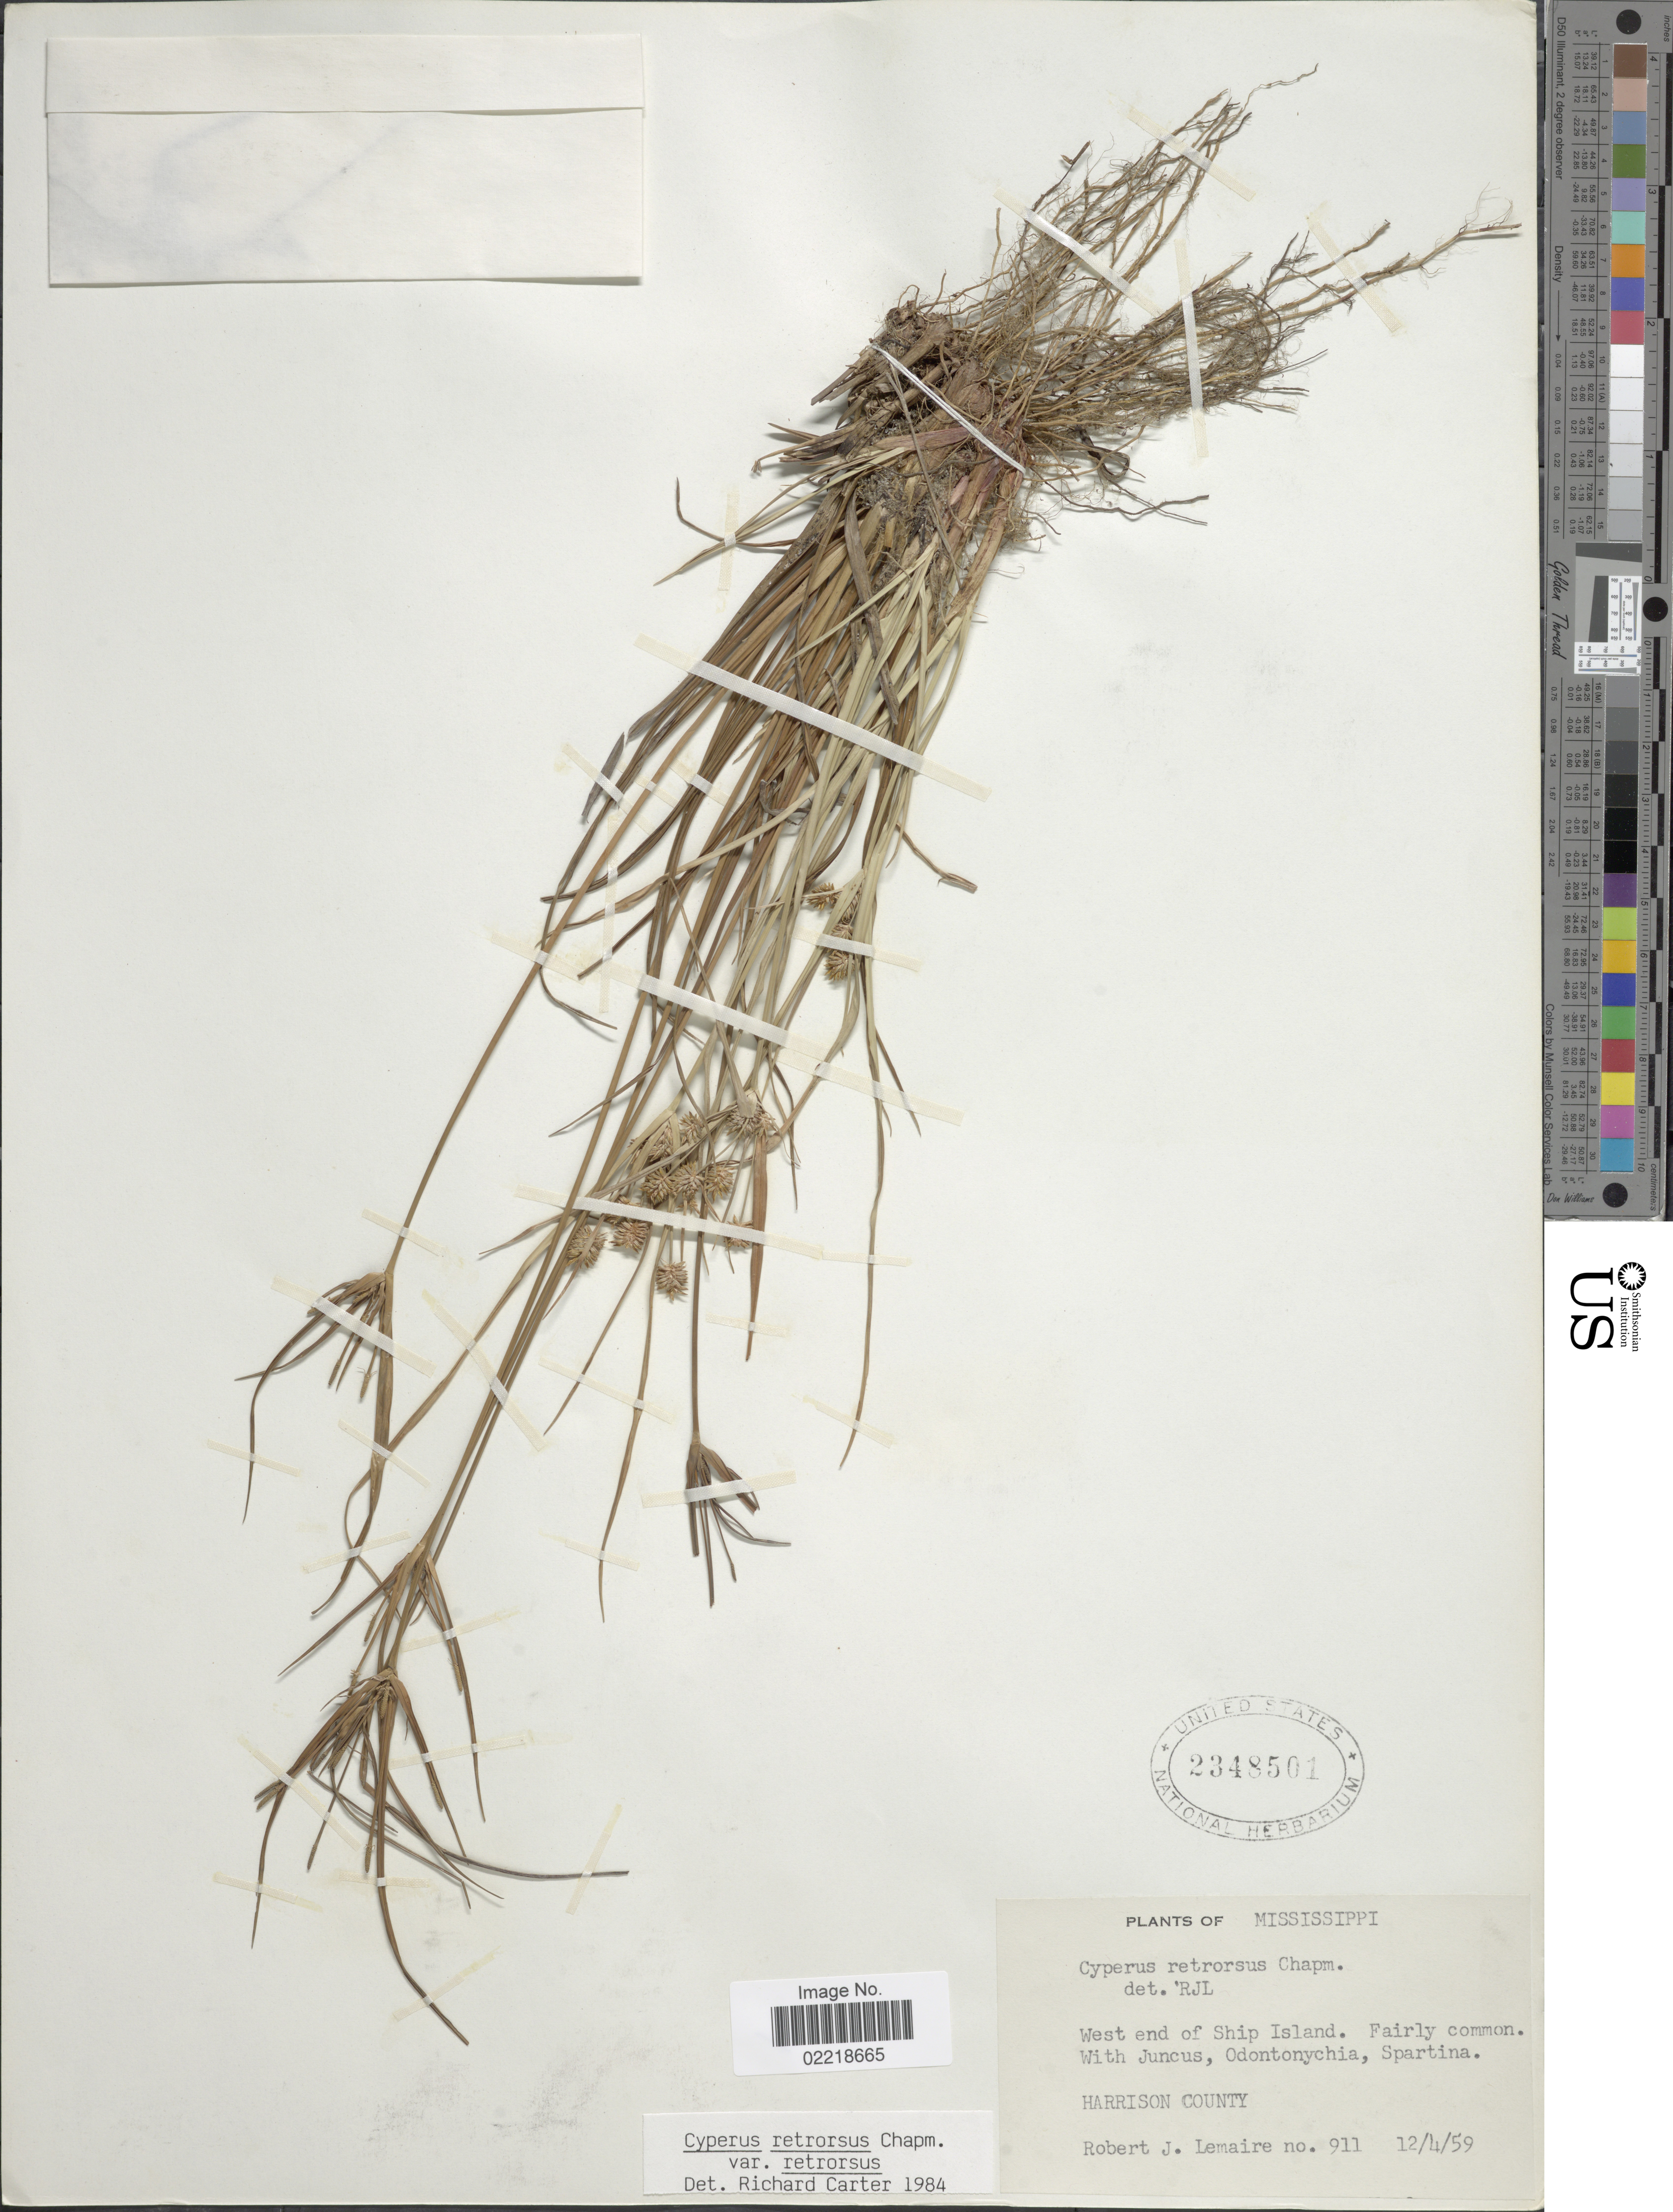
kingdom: Plantae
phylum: Tracheophyta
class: Liliopsida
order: Poales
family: Cyperaceae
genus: Cyperus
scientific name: Cyperus retrorsus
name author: Chapm.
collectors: R. J. Lemaire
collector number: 911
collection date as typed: Transcribed d/m/y: 4/12/59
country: United States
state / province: Mississippi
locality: West end of Ship Island. Harrison County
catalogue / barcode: US 2348501